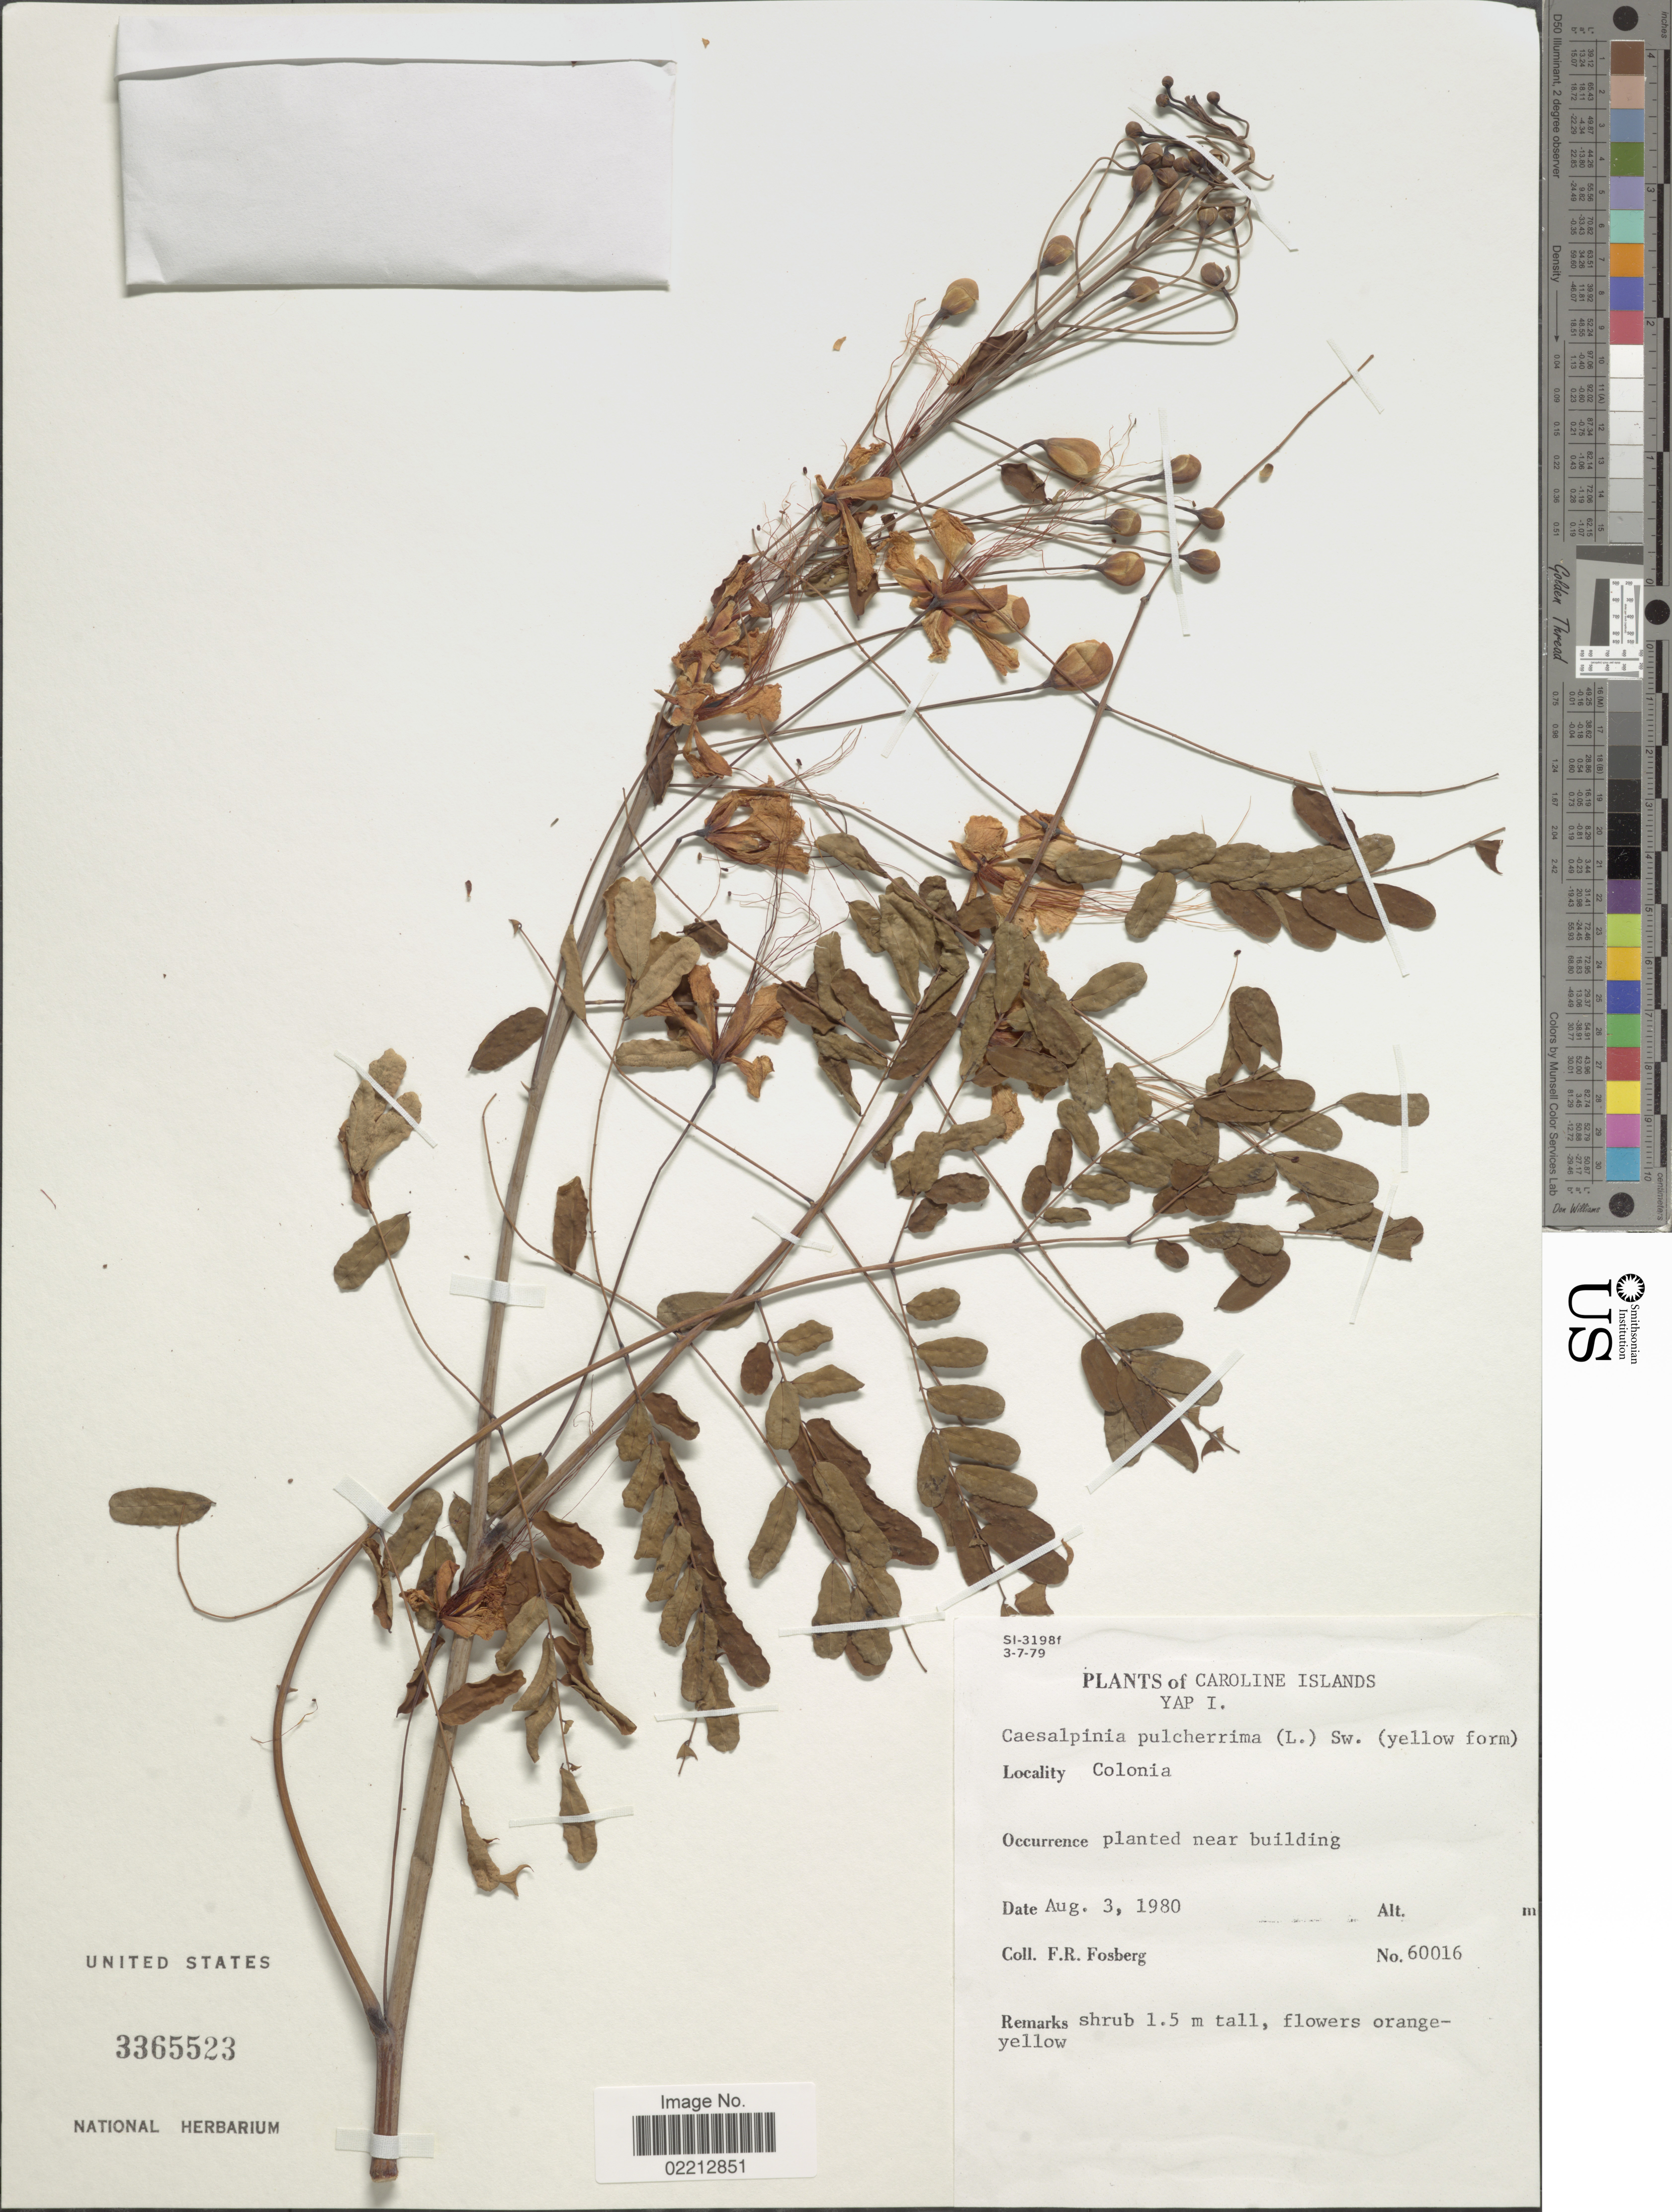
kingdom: Plantae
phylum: Tracheophyta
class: Magnoliopsida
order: Fabales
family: Fabaceae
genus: Caesalpinia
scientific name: Caesalpinia pulcherrima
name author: (L.) Sw.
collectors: F. R. Fosberg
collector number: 60016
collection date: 1980-08-03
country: Micronesia, Federated States of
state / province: Yap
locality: Caroline islands, Colonia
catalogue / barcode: US 3365523